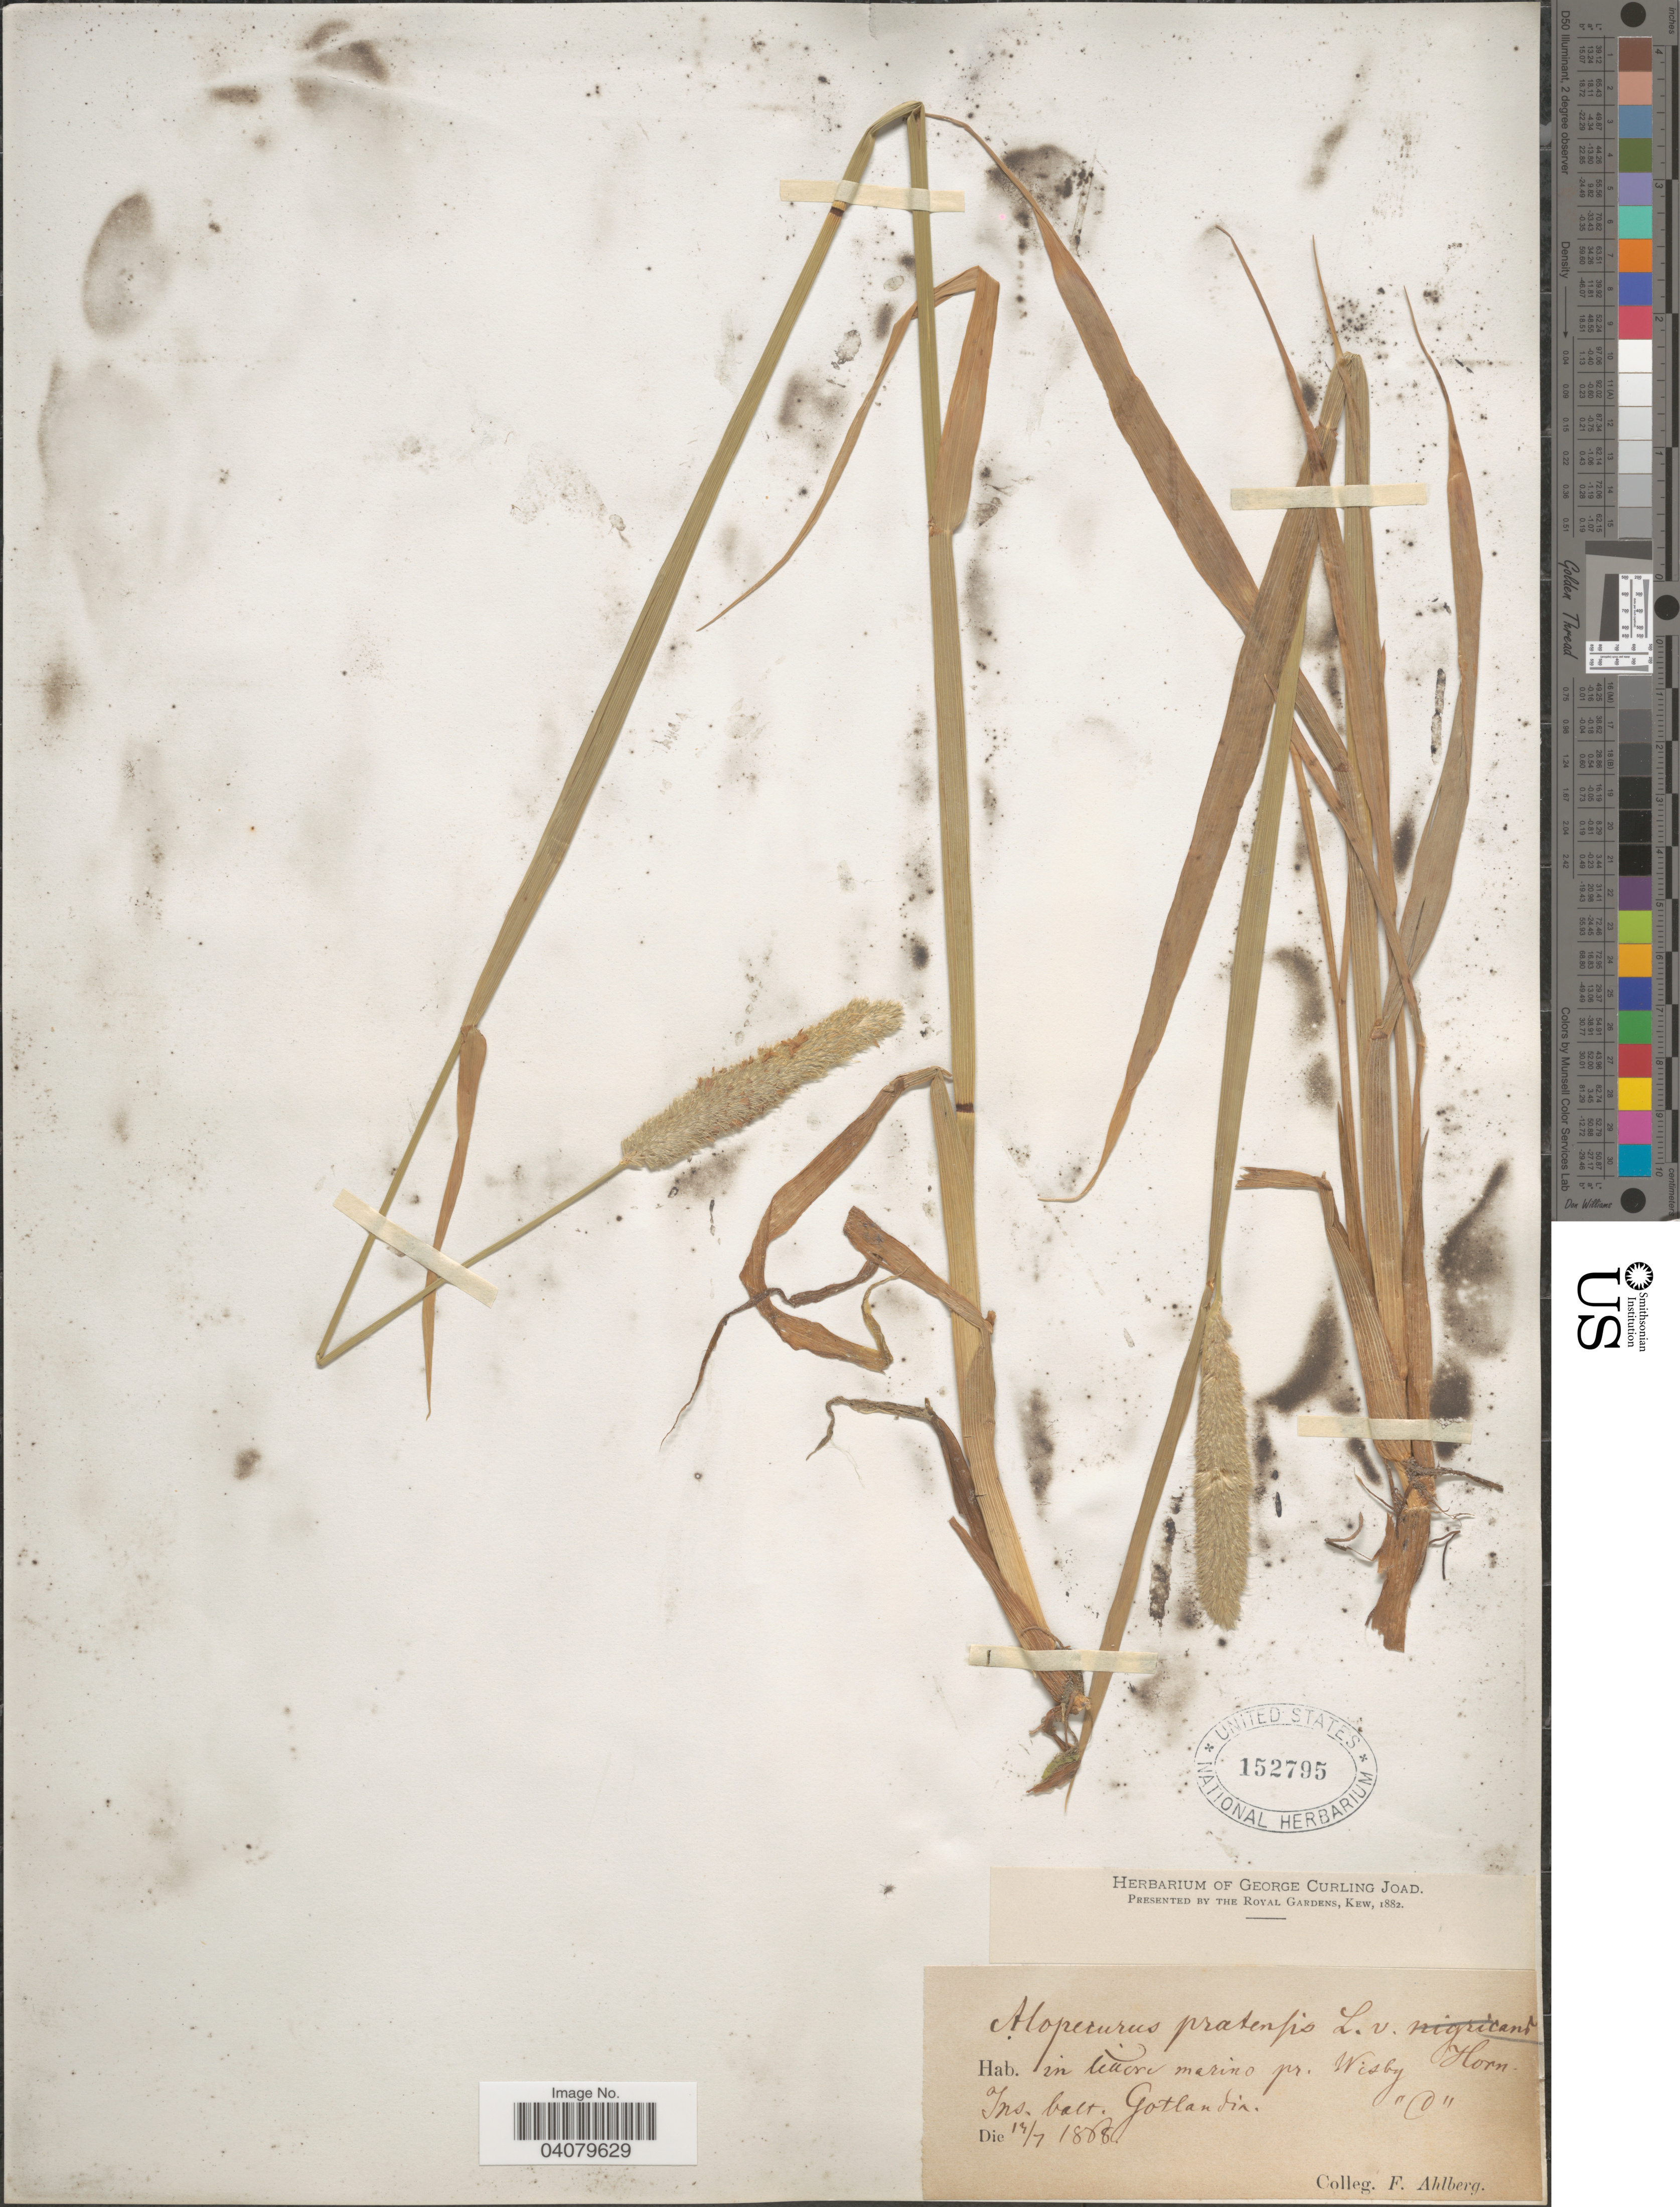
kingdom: Plantae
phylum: Tracheophyta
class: Liliopsida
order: Poales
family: Poaceae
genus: Alopecurus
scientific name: Alopecurus pratensis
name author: L.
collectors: F. Ahlberg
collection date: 1868-07-13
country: Sweden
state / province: Gotland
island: Gotland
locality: In littore marino pr. Wisby. Ins. balt. Gotlandia.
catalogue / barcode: US 152795